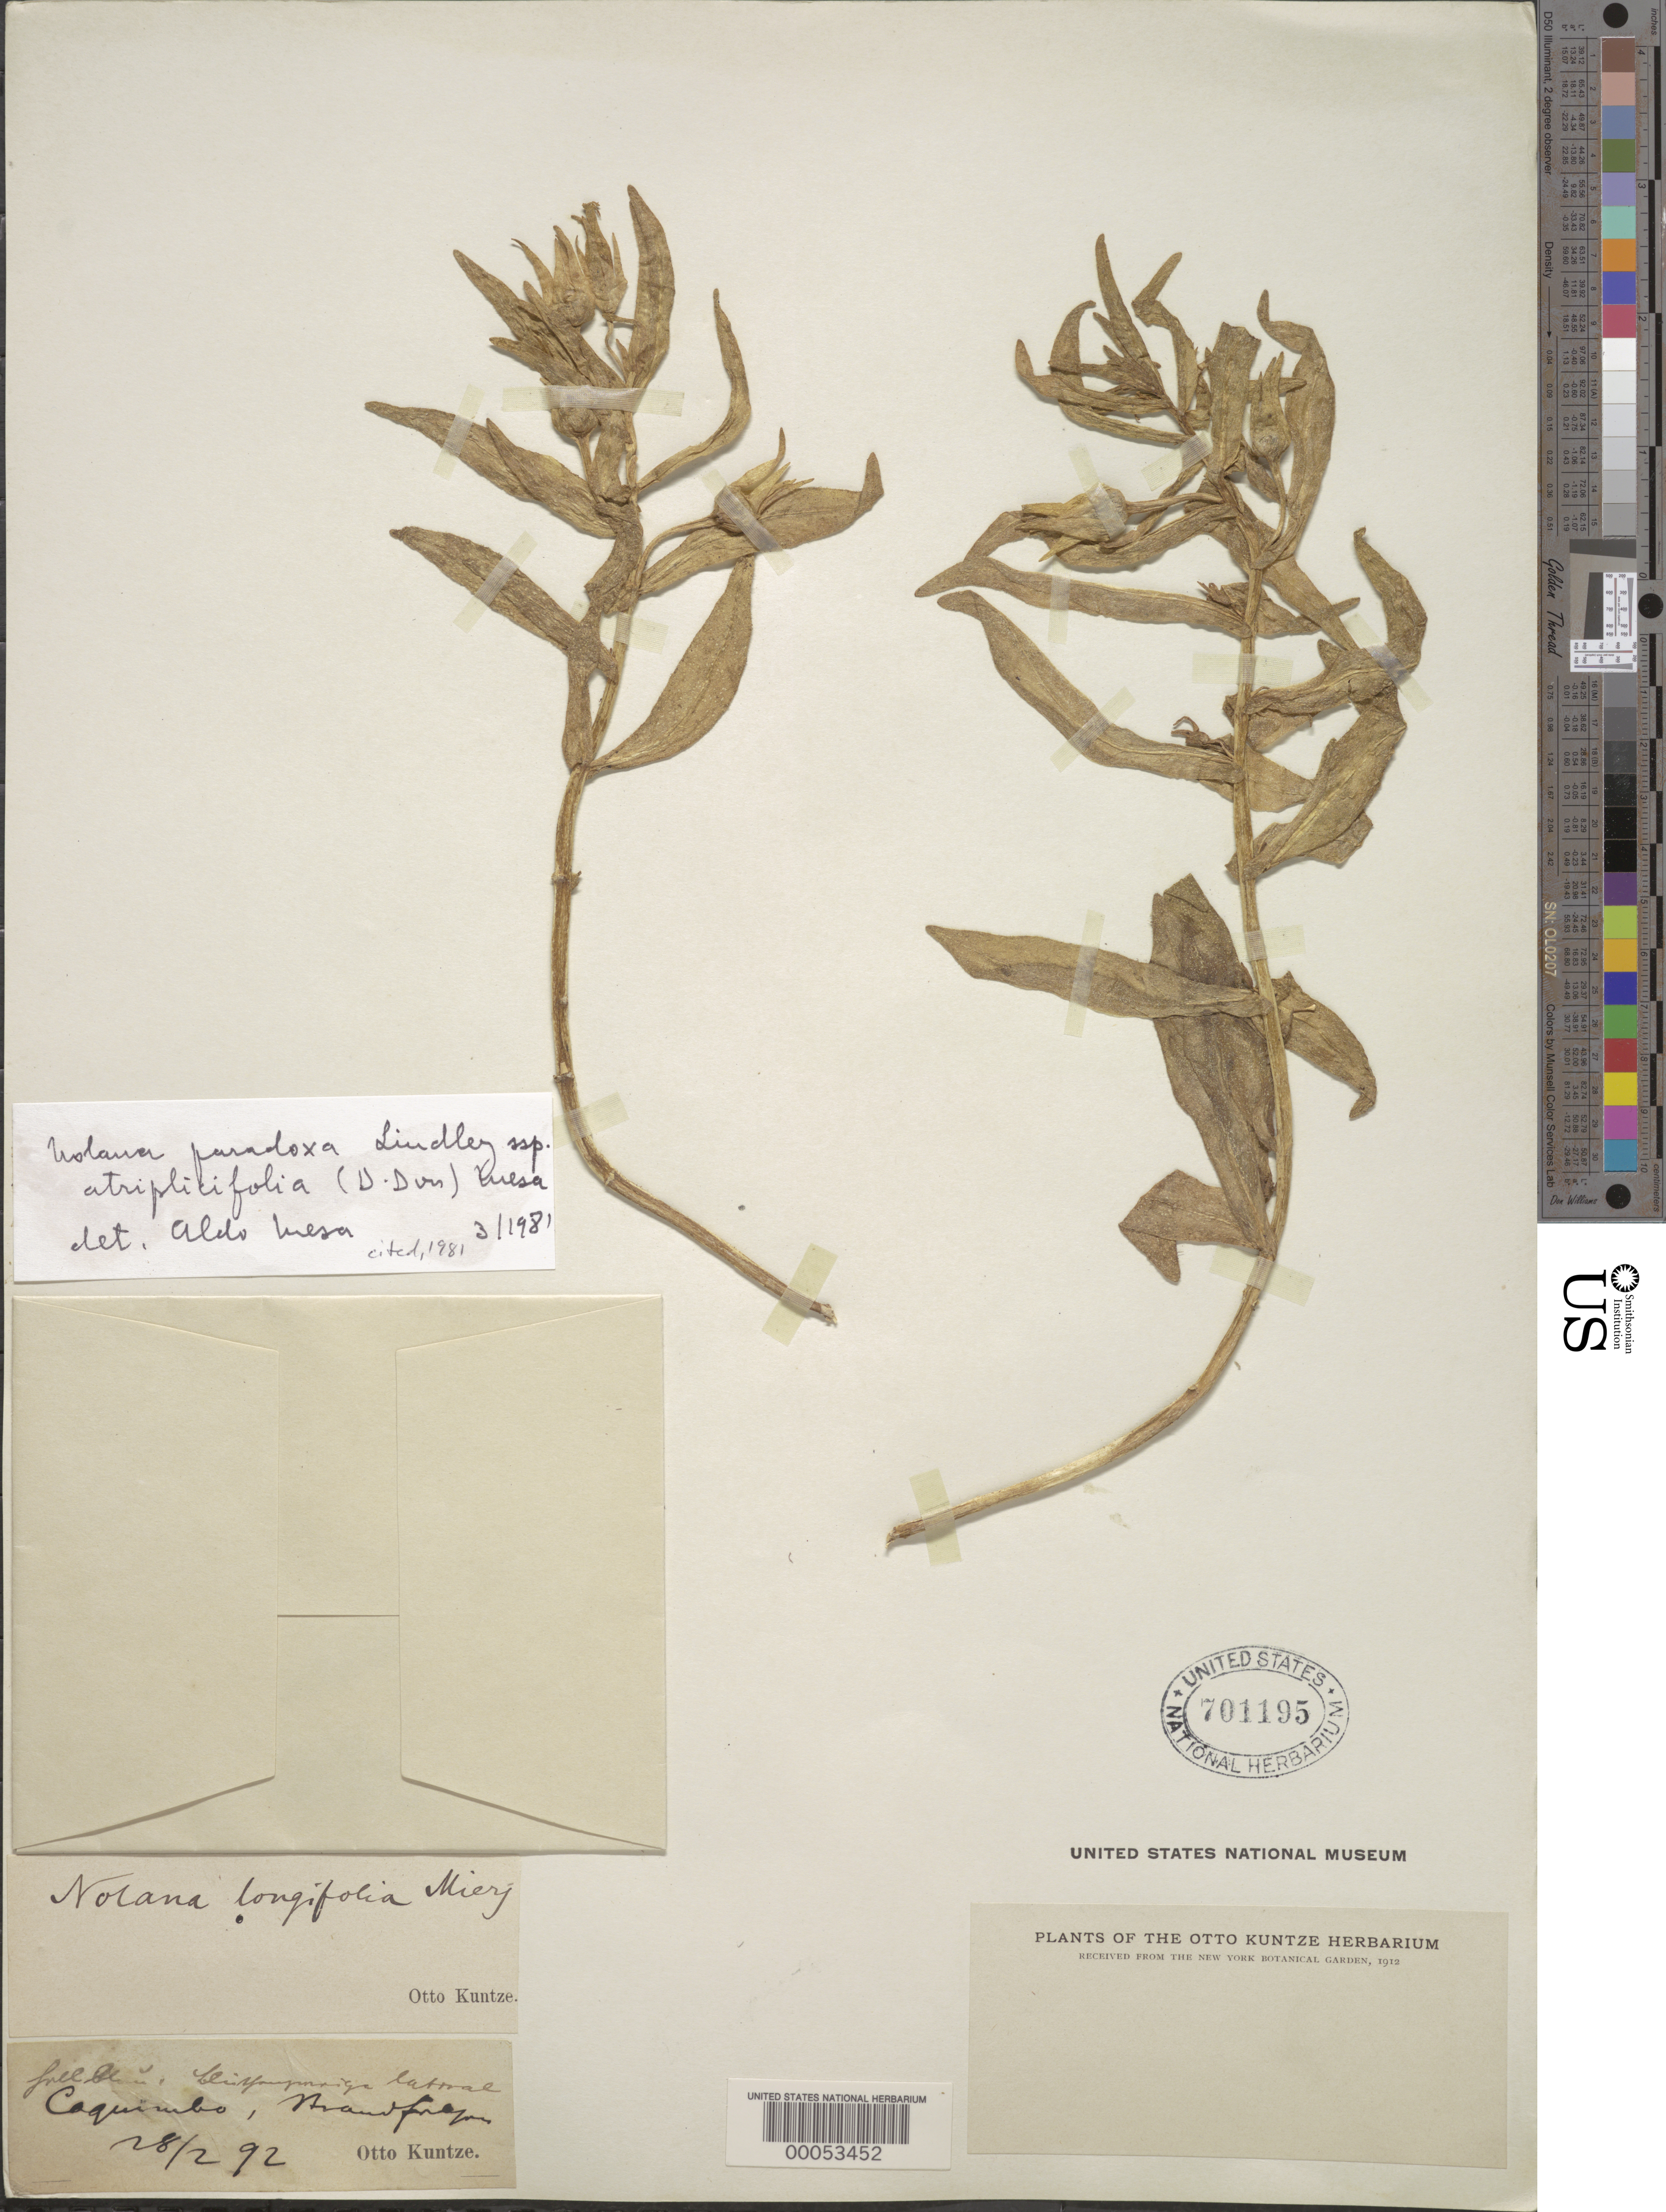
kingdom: Plantae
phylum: Tracheophyta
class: Magnoliopsida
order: Solanales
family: Solanaceae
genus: Nolana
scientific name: Nolana paradoxa subsp. atriplicifolia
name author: (Reider) Mesa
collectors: C.E.O. Kuntze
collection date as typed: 8/2/92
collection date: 1892-02-08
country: Chile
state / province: Coquimbo (IV)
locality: Coquimbo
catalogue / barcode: US 701195